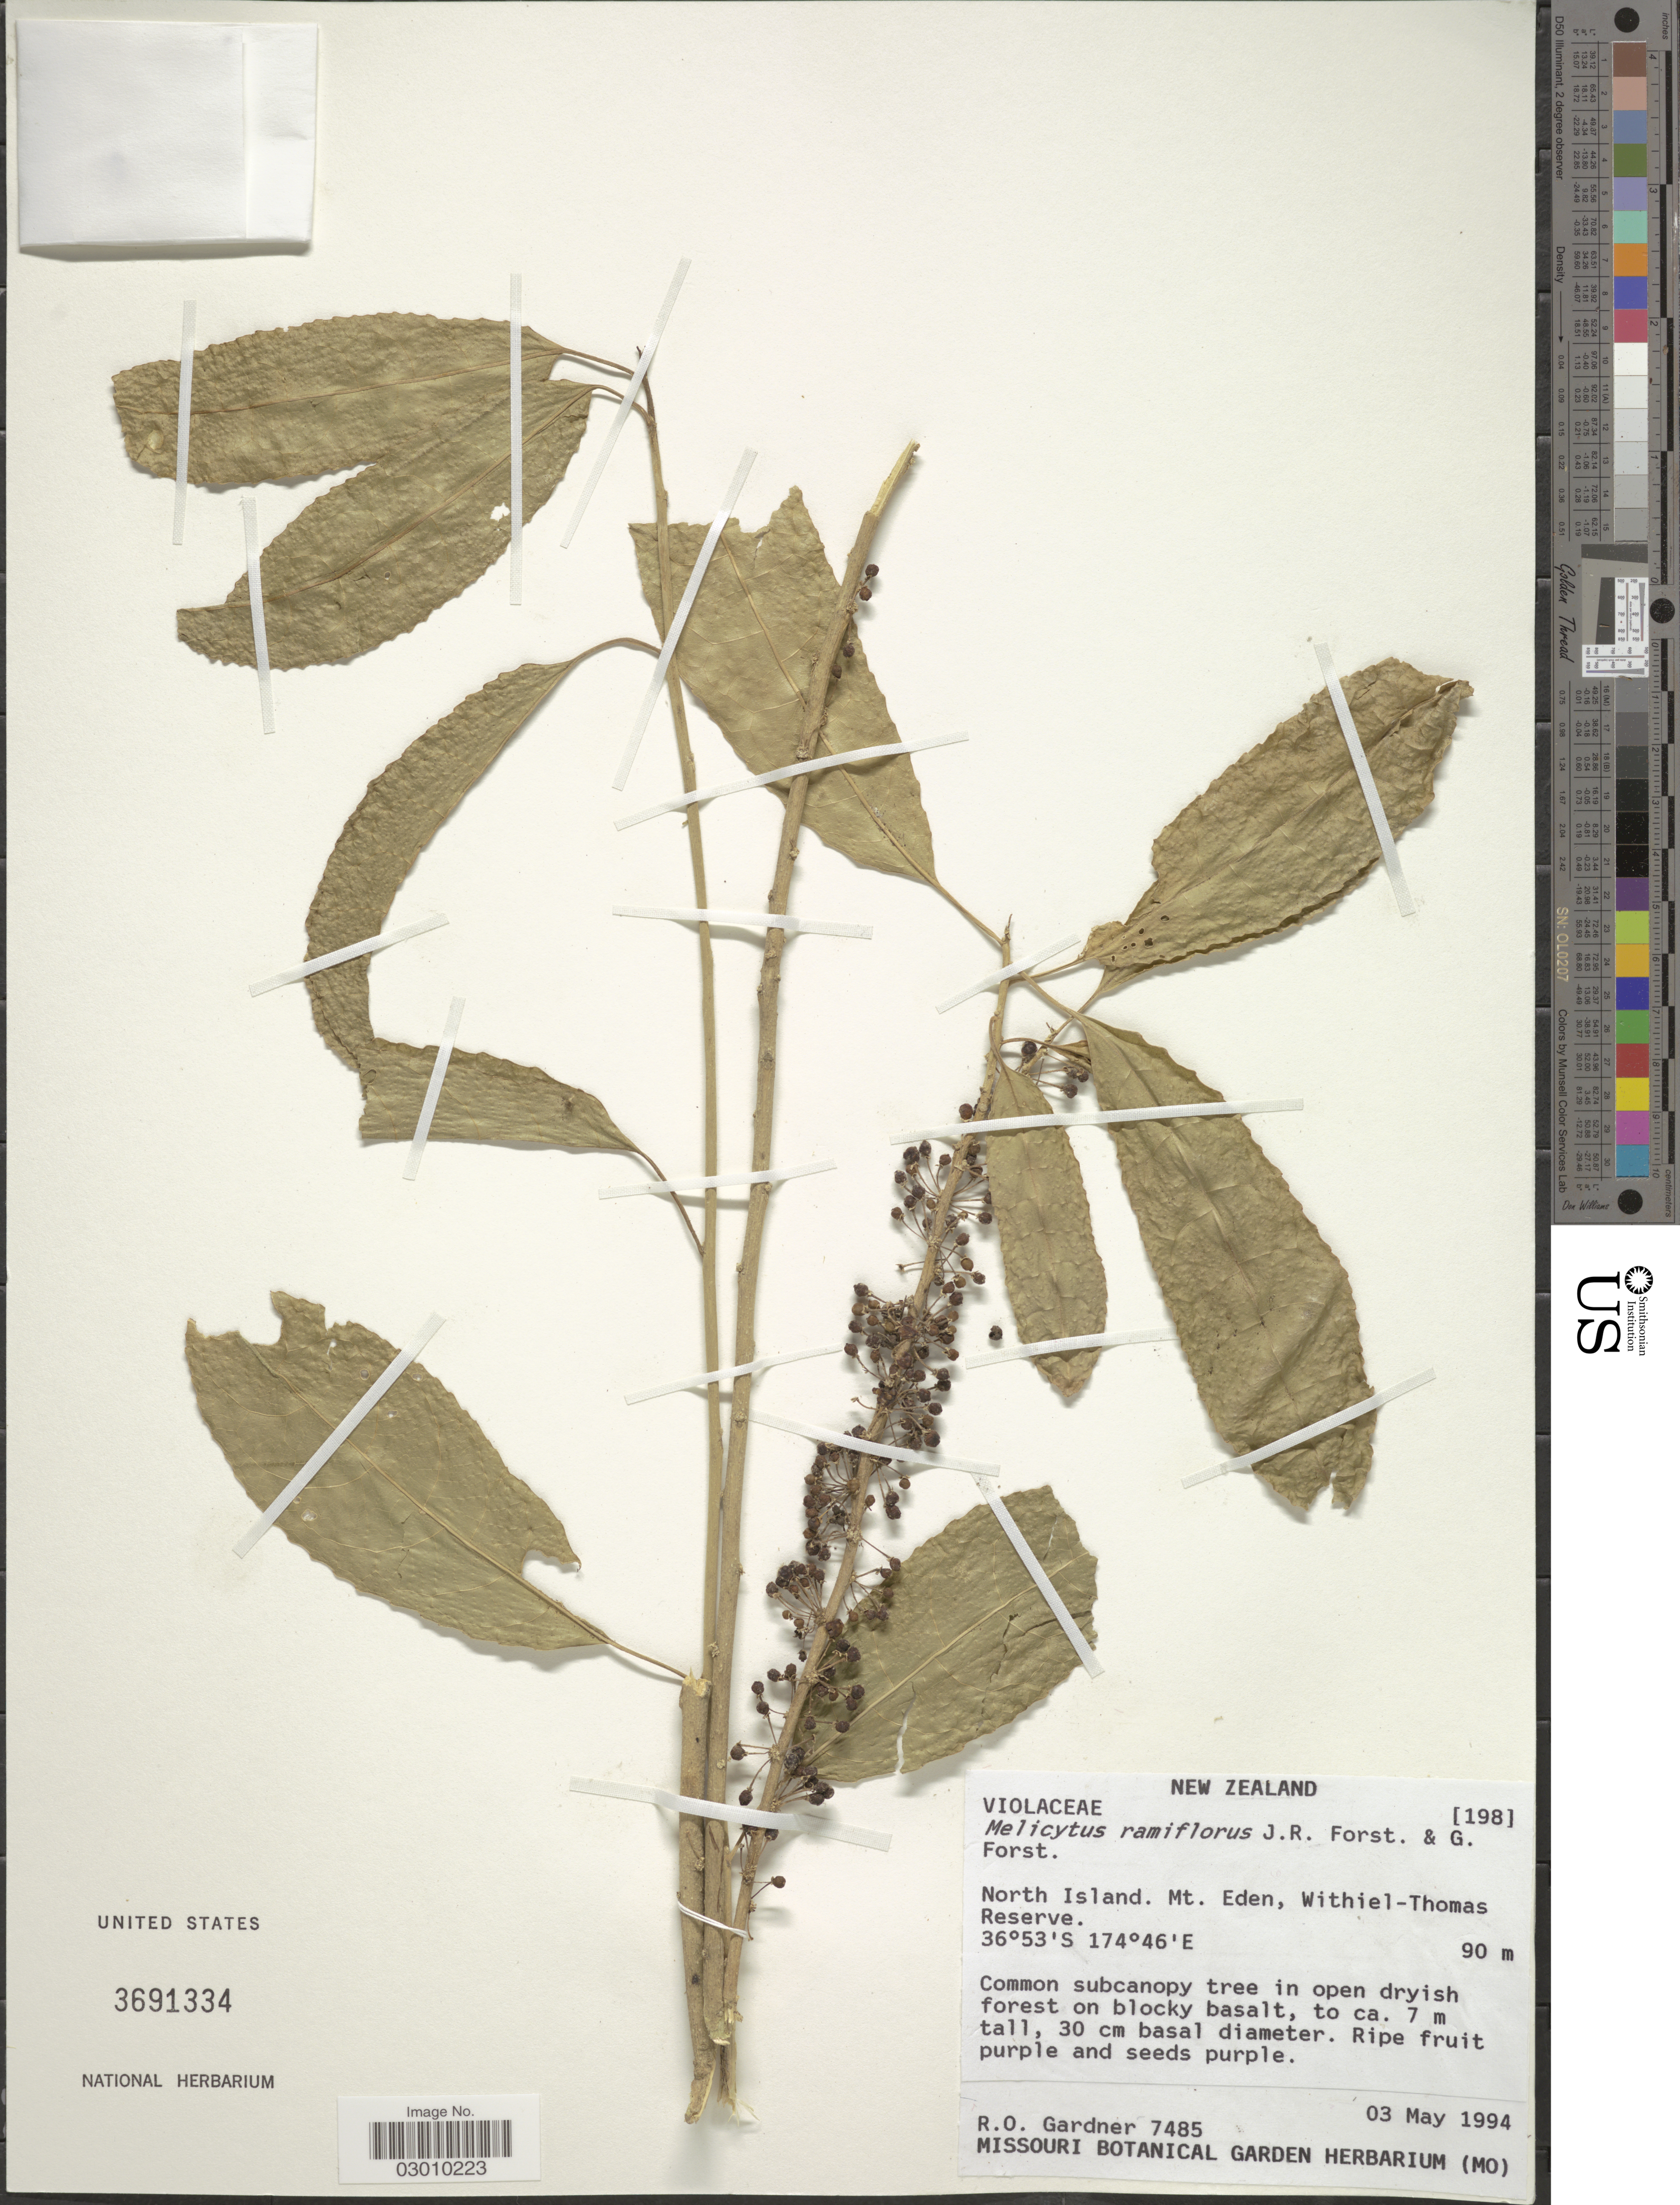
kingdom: Plantae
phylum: Tracheophyta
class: Magnoliopsida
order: Malpighiales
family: Violaceae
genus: Melicytus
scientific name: Melicytus ramiflorus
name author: J.R. Forst. & G. Forst.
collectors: R. O. Gardner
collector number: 7485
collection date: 1994-05-03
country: New Zealand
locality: North Island. Mt. Eden, Withiel-Thomas Reserve.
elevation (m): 90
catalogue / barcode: US 3691334